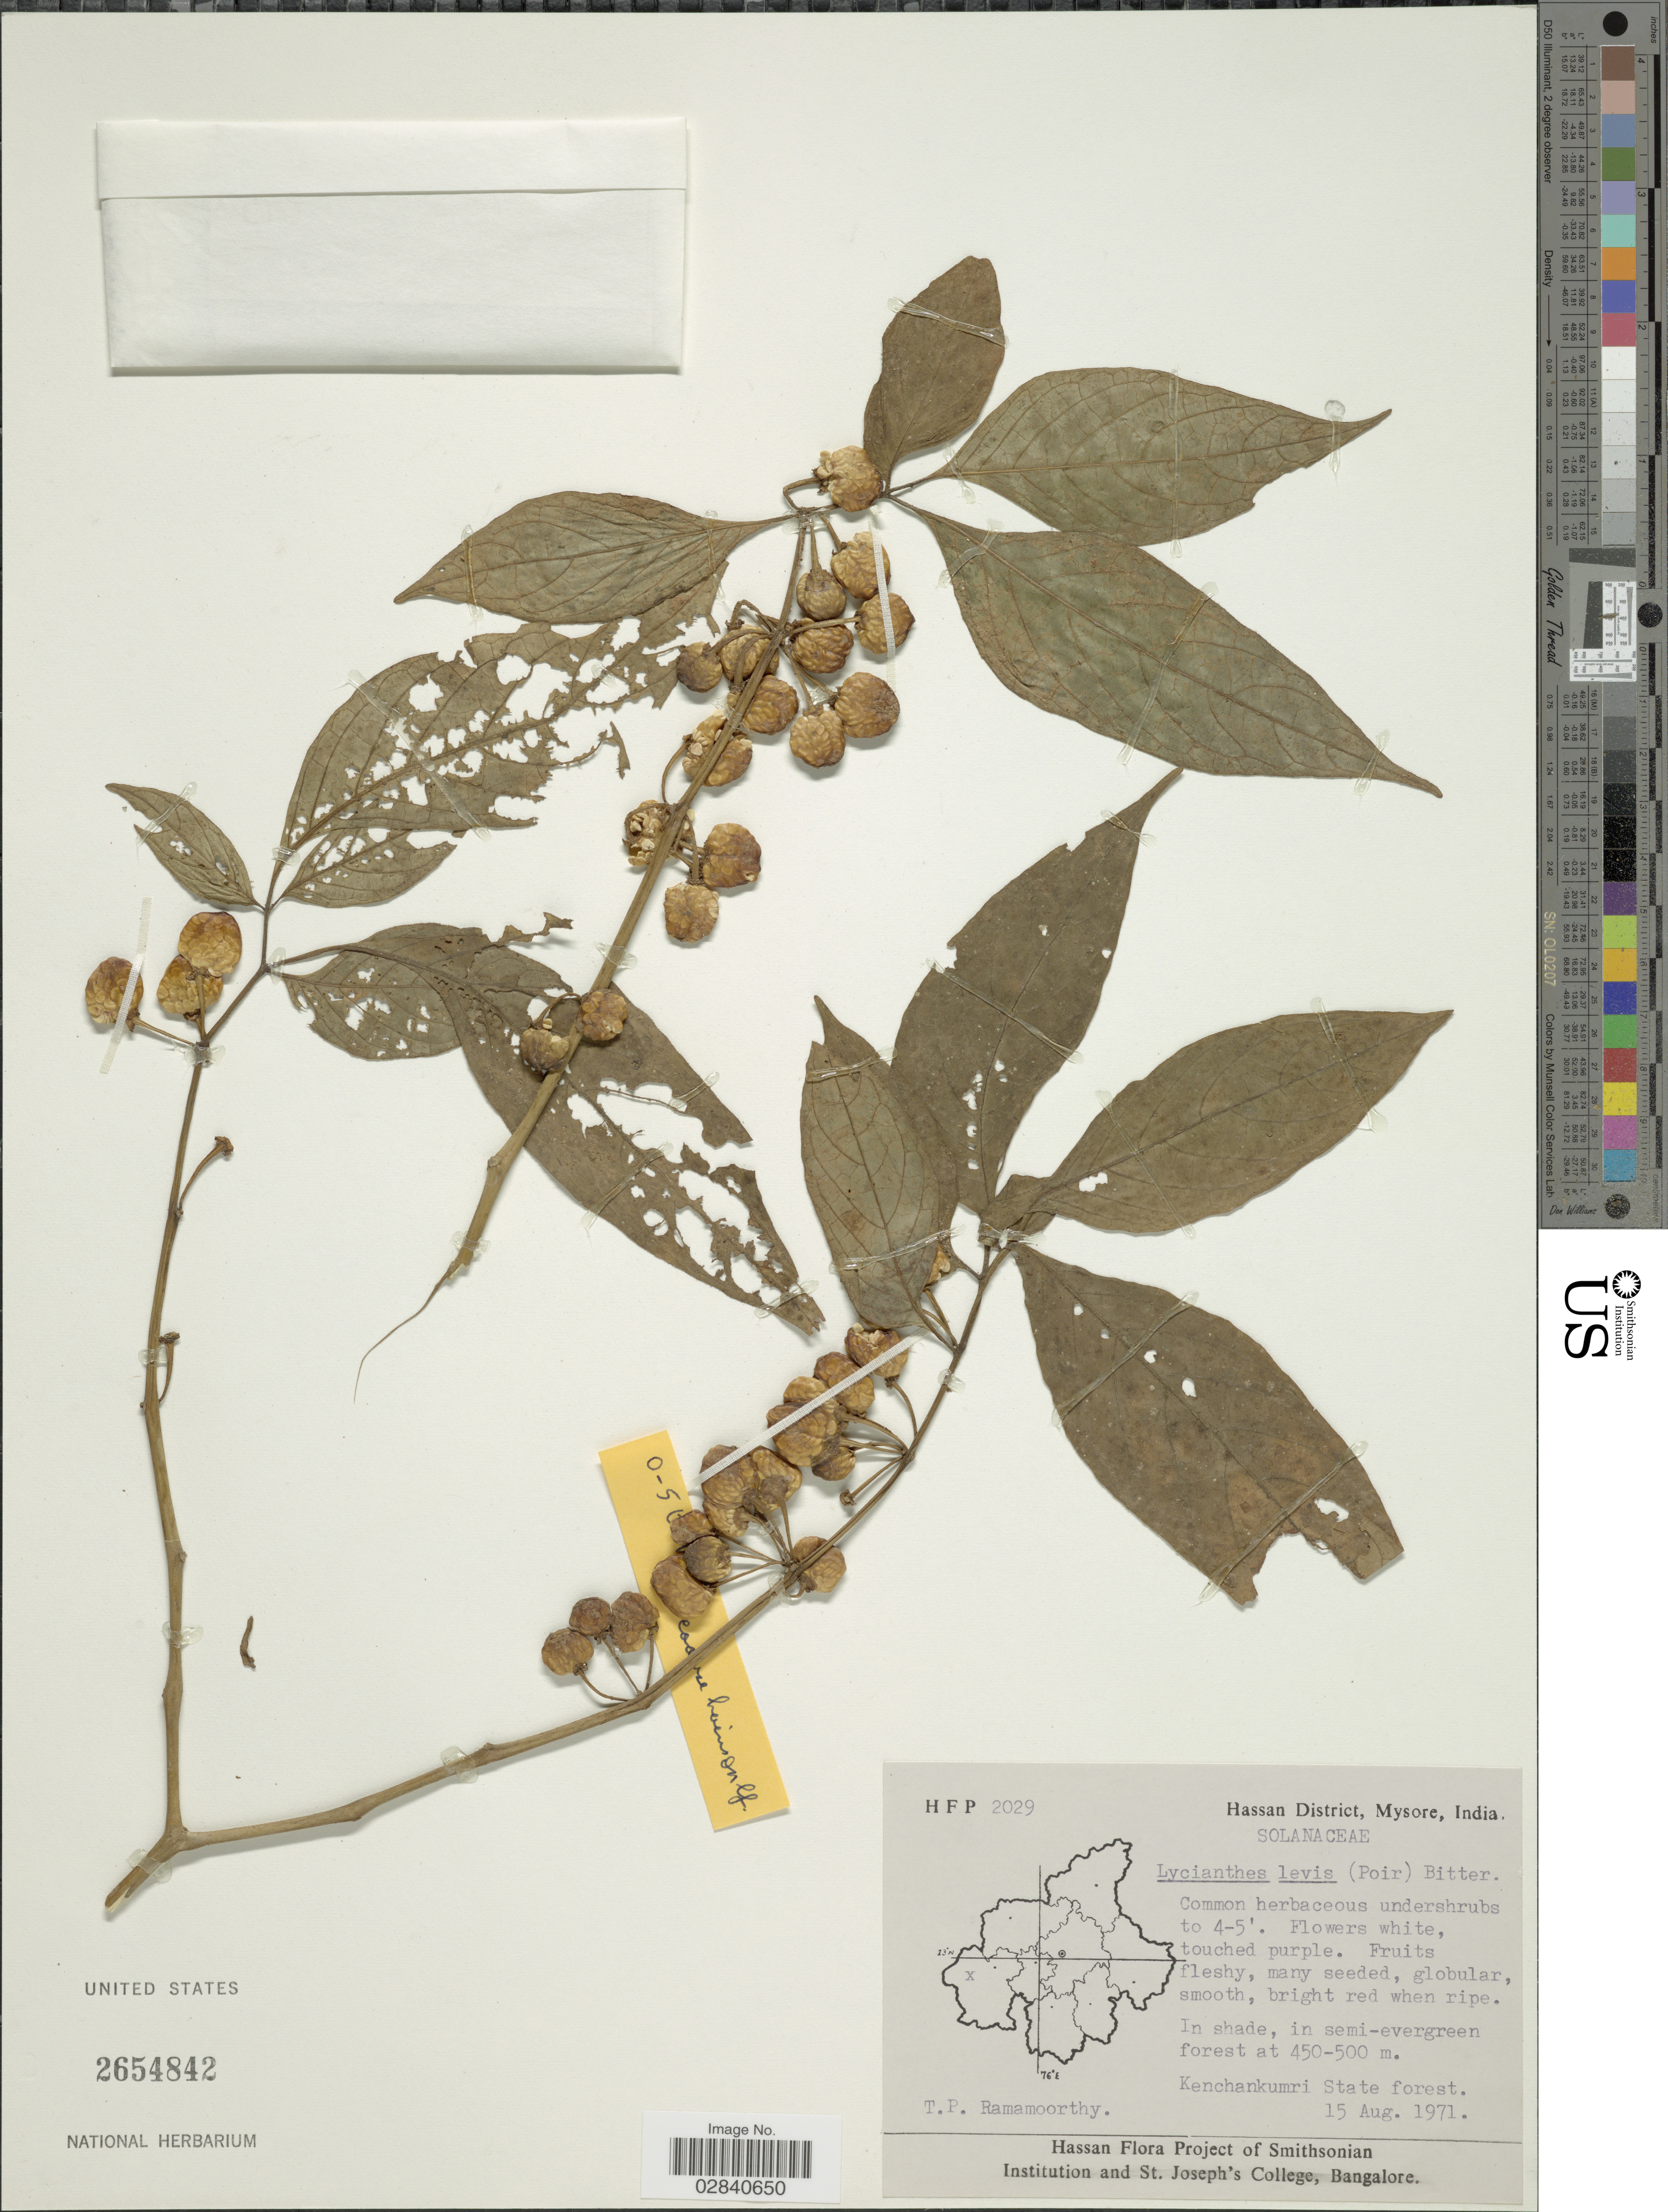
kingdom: Plantae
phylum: Tracheophyta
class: Magnoliopsida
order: Solanales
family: Solanaceae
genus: Lycianthes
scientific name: Lycianthes laevis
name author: (Dunal) Bitter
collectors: T. P. Ramamoorthy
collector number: H F P 2029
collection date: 1971-08-15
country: India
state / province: Karnataka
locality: Hassan District, Mysore. In shade, in semi-evergreen forest. Kenchankumri State forest.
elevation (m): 450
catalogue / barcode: US 2654842